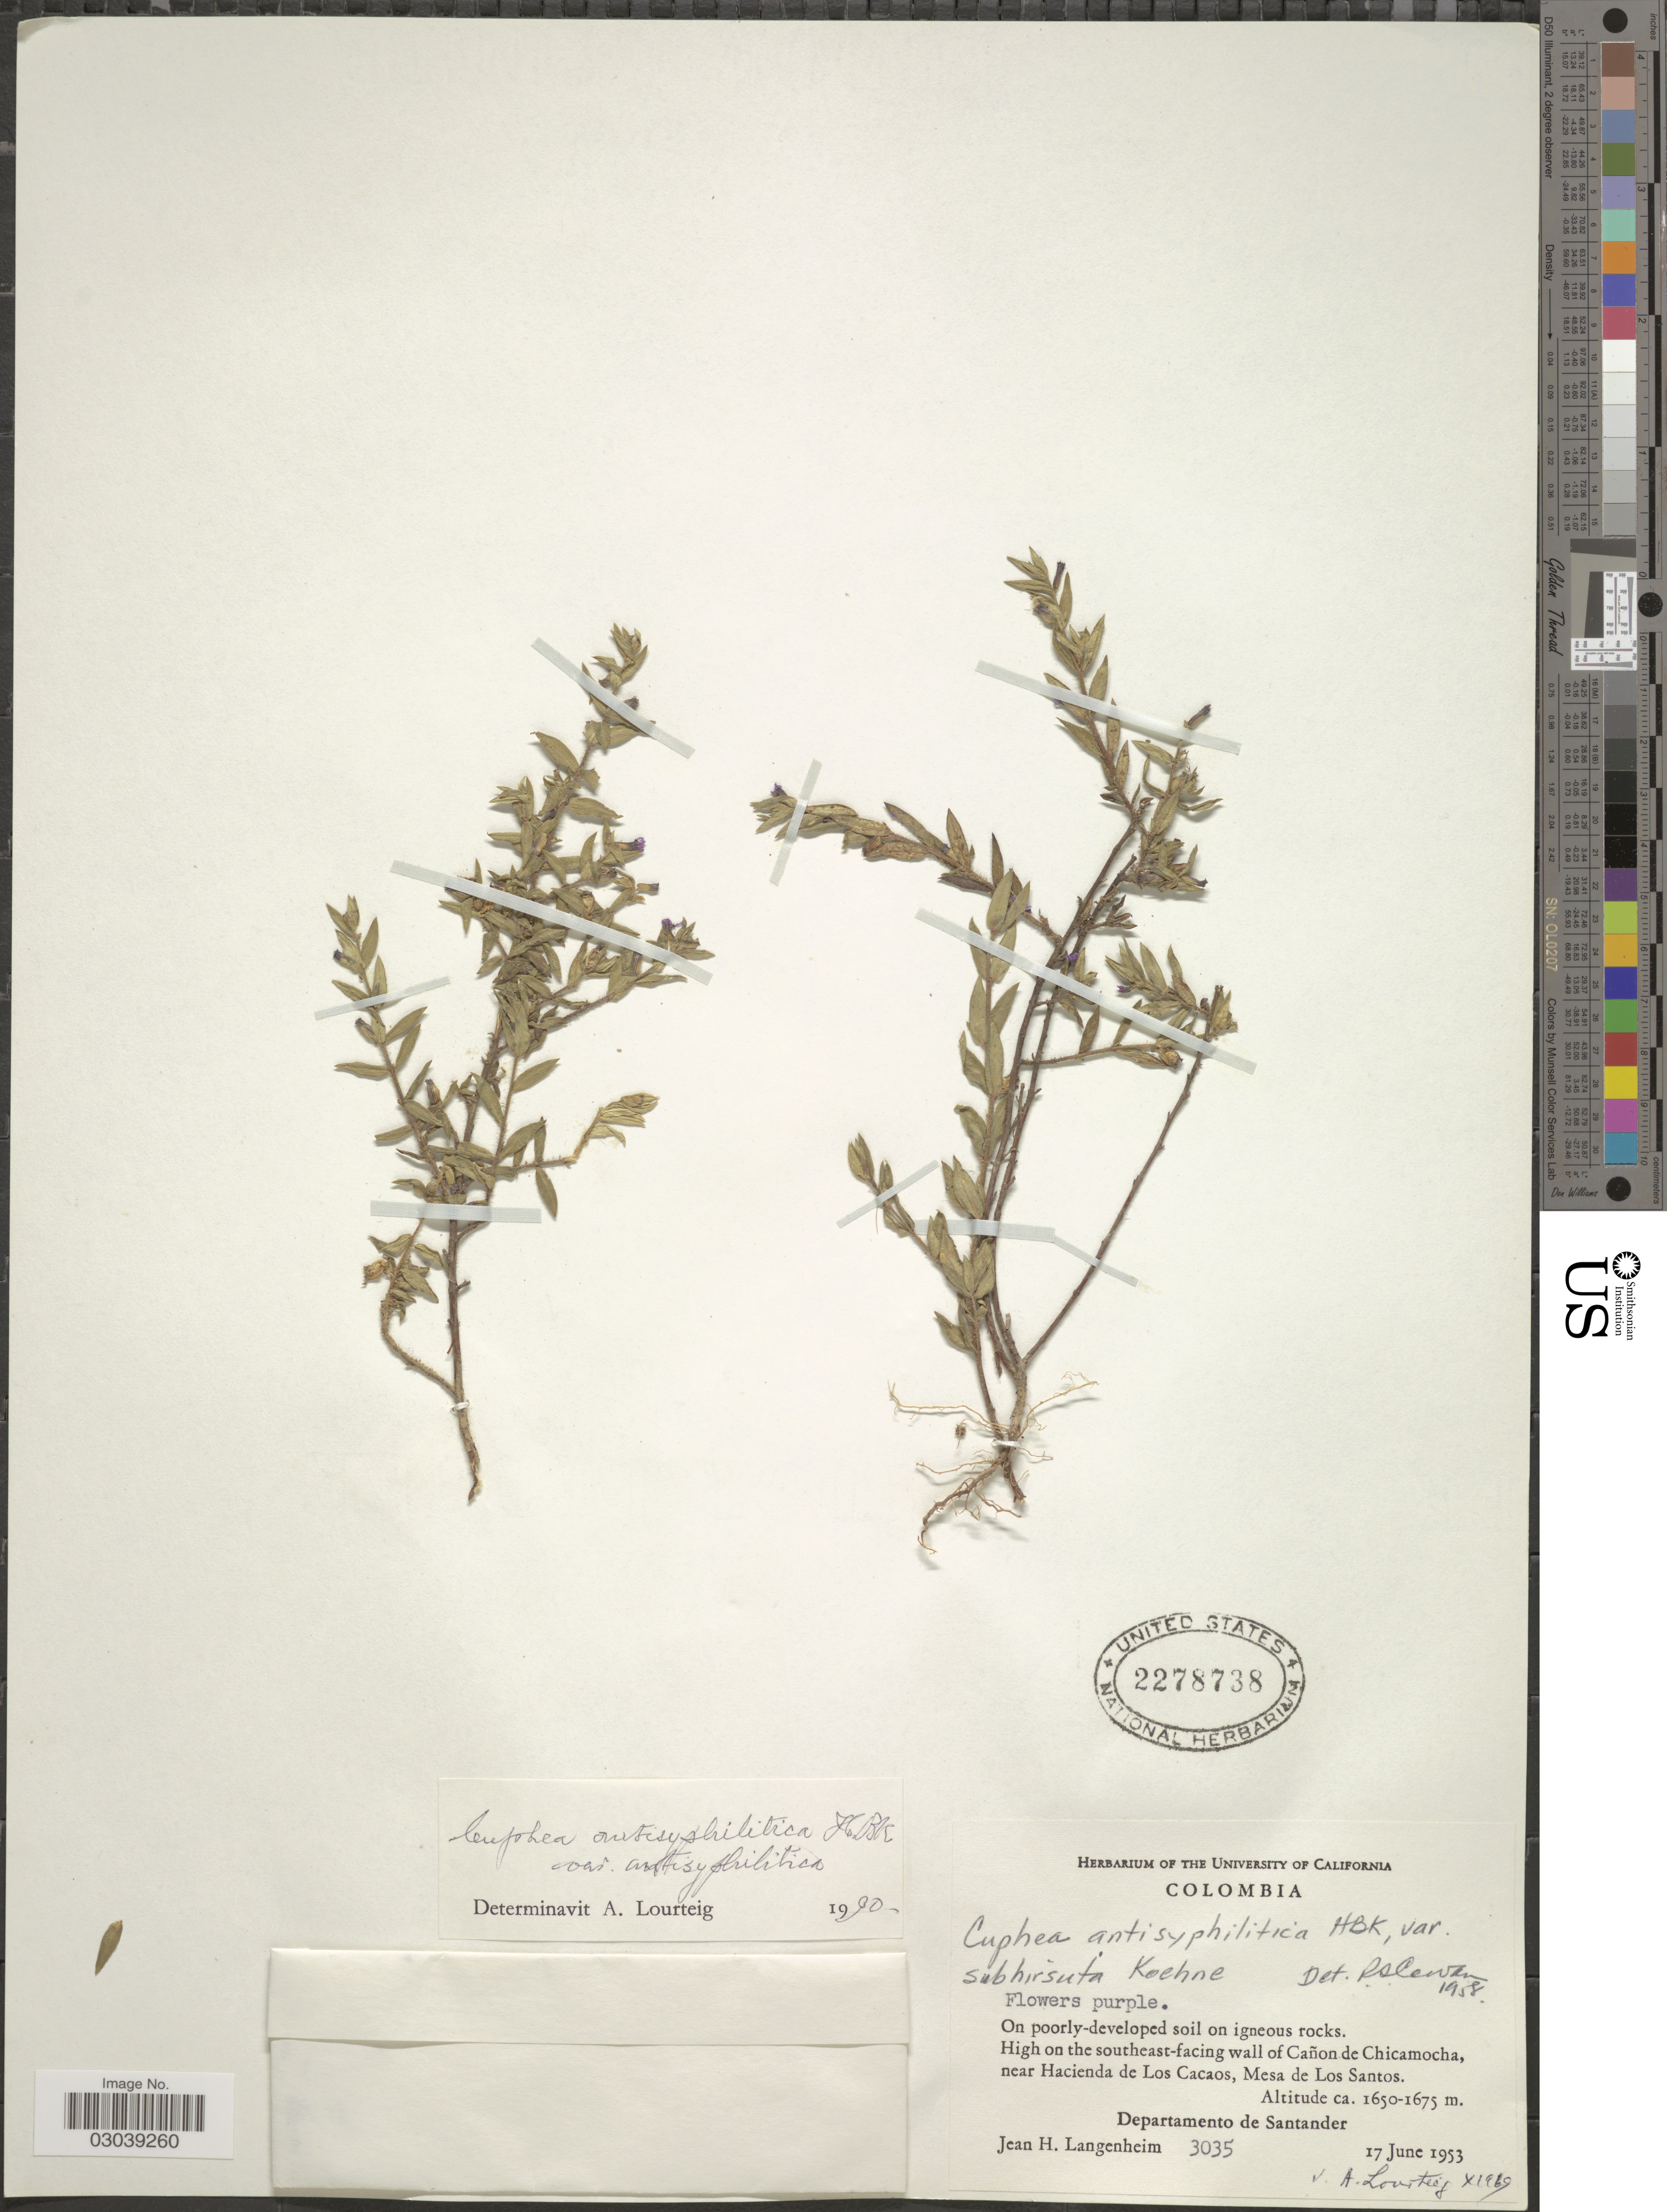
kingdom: Plantae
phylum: Tracheophyta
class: Magnoliopsida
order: Myrtales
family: Lythraceae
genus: Cuphea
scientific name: Cuphea antisyphilitica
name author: Kunth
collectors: J. H. Langenheim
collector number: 3035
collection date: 1953-06-17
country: Colombia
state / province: Santander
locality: High on the southeast-facing wall of Cañon de Chicamocha, near Hacienda de Los Cacaos, Mesa de Los Santos. Departamento de Santander.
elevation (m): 1650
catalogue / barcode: US 2278738